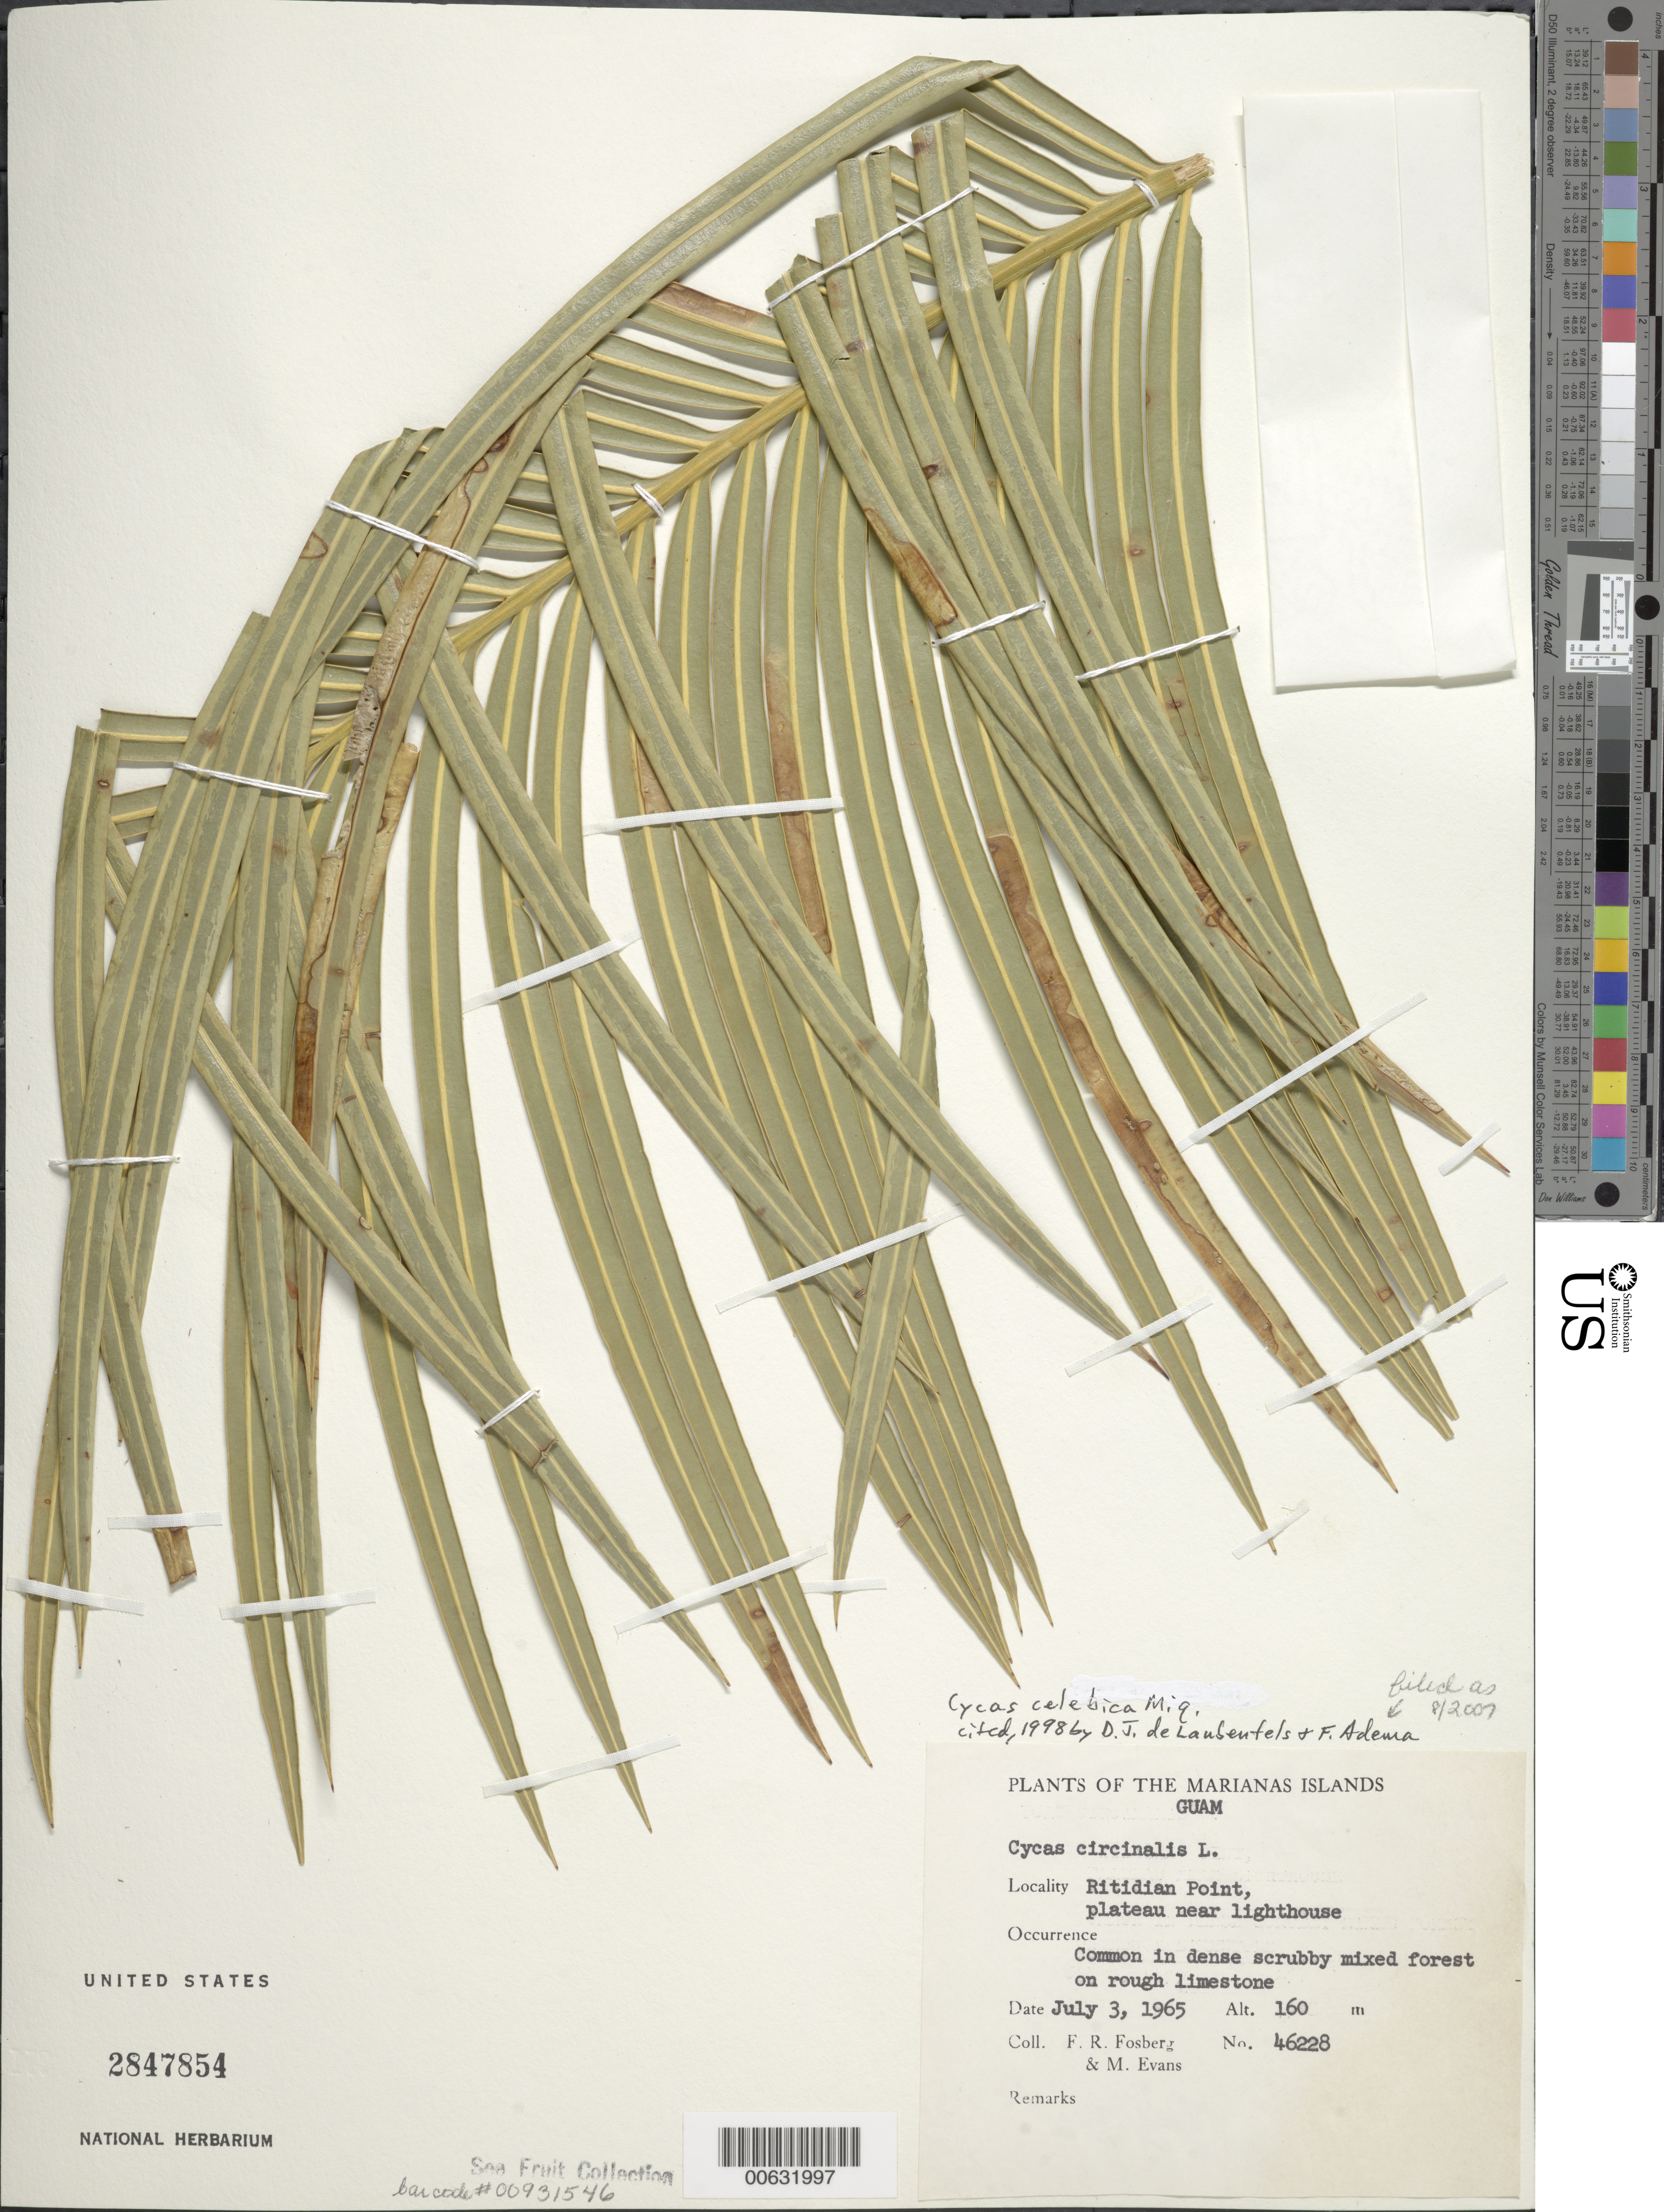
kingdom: Plantae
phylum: Tracheophyta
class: Cycadopsida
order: Cycadales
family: Cycadaceae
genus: Cycas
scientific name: Cycas celebica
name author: Miq.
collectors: F. R. Fosberg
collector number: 46228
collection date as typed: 03 Jul 1965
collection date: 1965-07-03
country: Guam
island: Guam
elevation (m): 160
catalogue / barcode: US 2847854